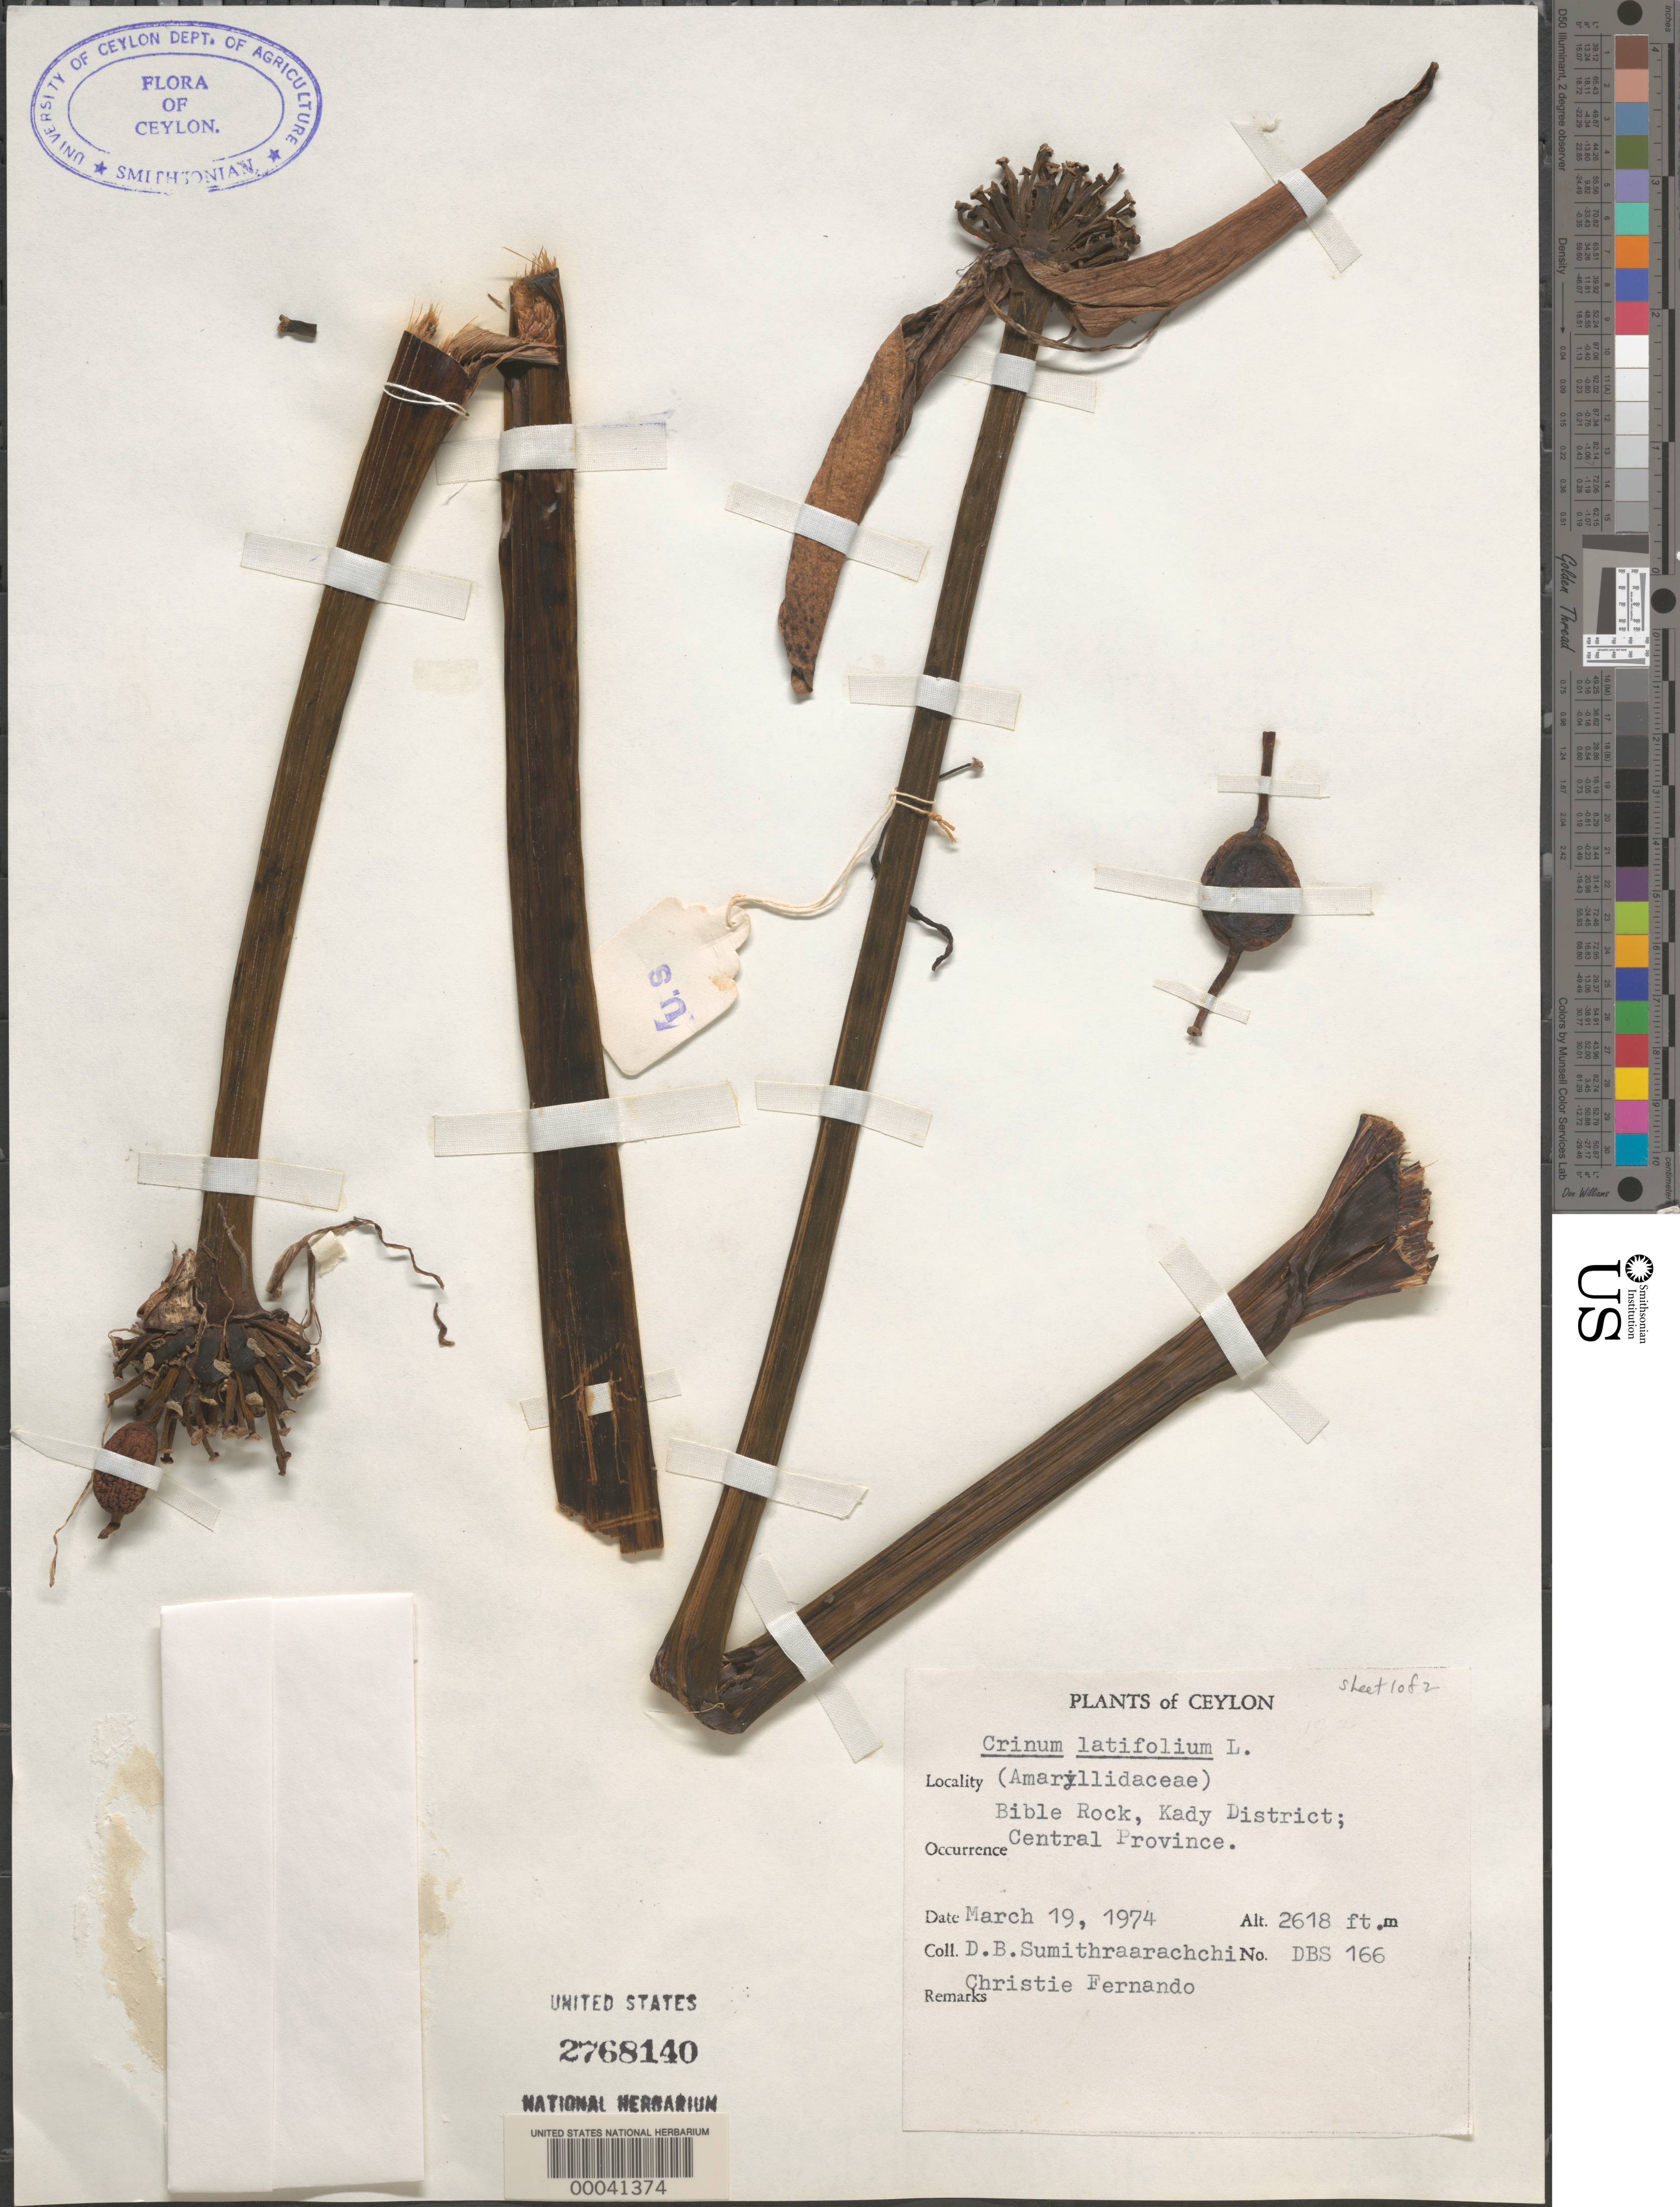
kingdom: Plantae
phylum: Tracheophyta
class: Liliopsida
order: Asparagales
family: Amaryllidaceae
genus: Crinum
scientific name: Crinum latifolium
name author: L.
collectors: D. B. Sumithraarachchi & C. Fernando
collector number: Dbs 166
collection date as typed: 19 Mar 1974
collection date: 1974-03-19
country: Sri Lanka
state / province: Central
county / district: Kandy Dist.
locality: Bible rock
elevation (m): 798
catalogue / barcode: US 2768140